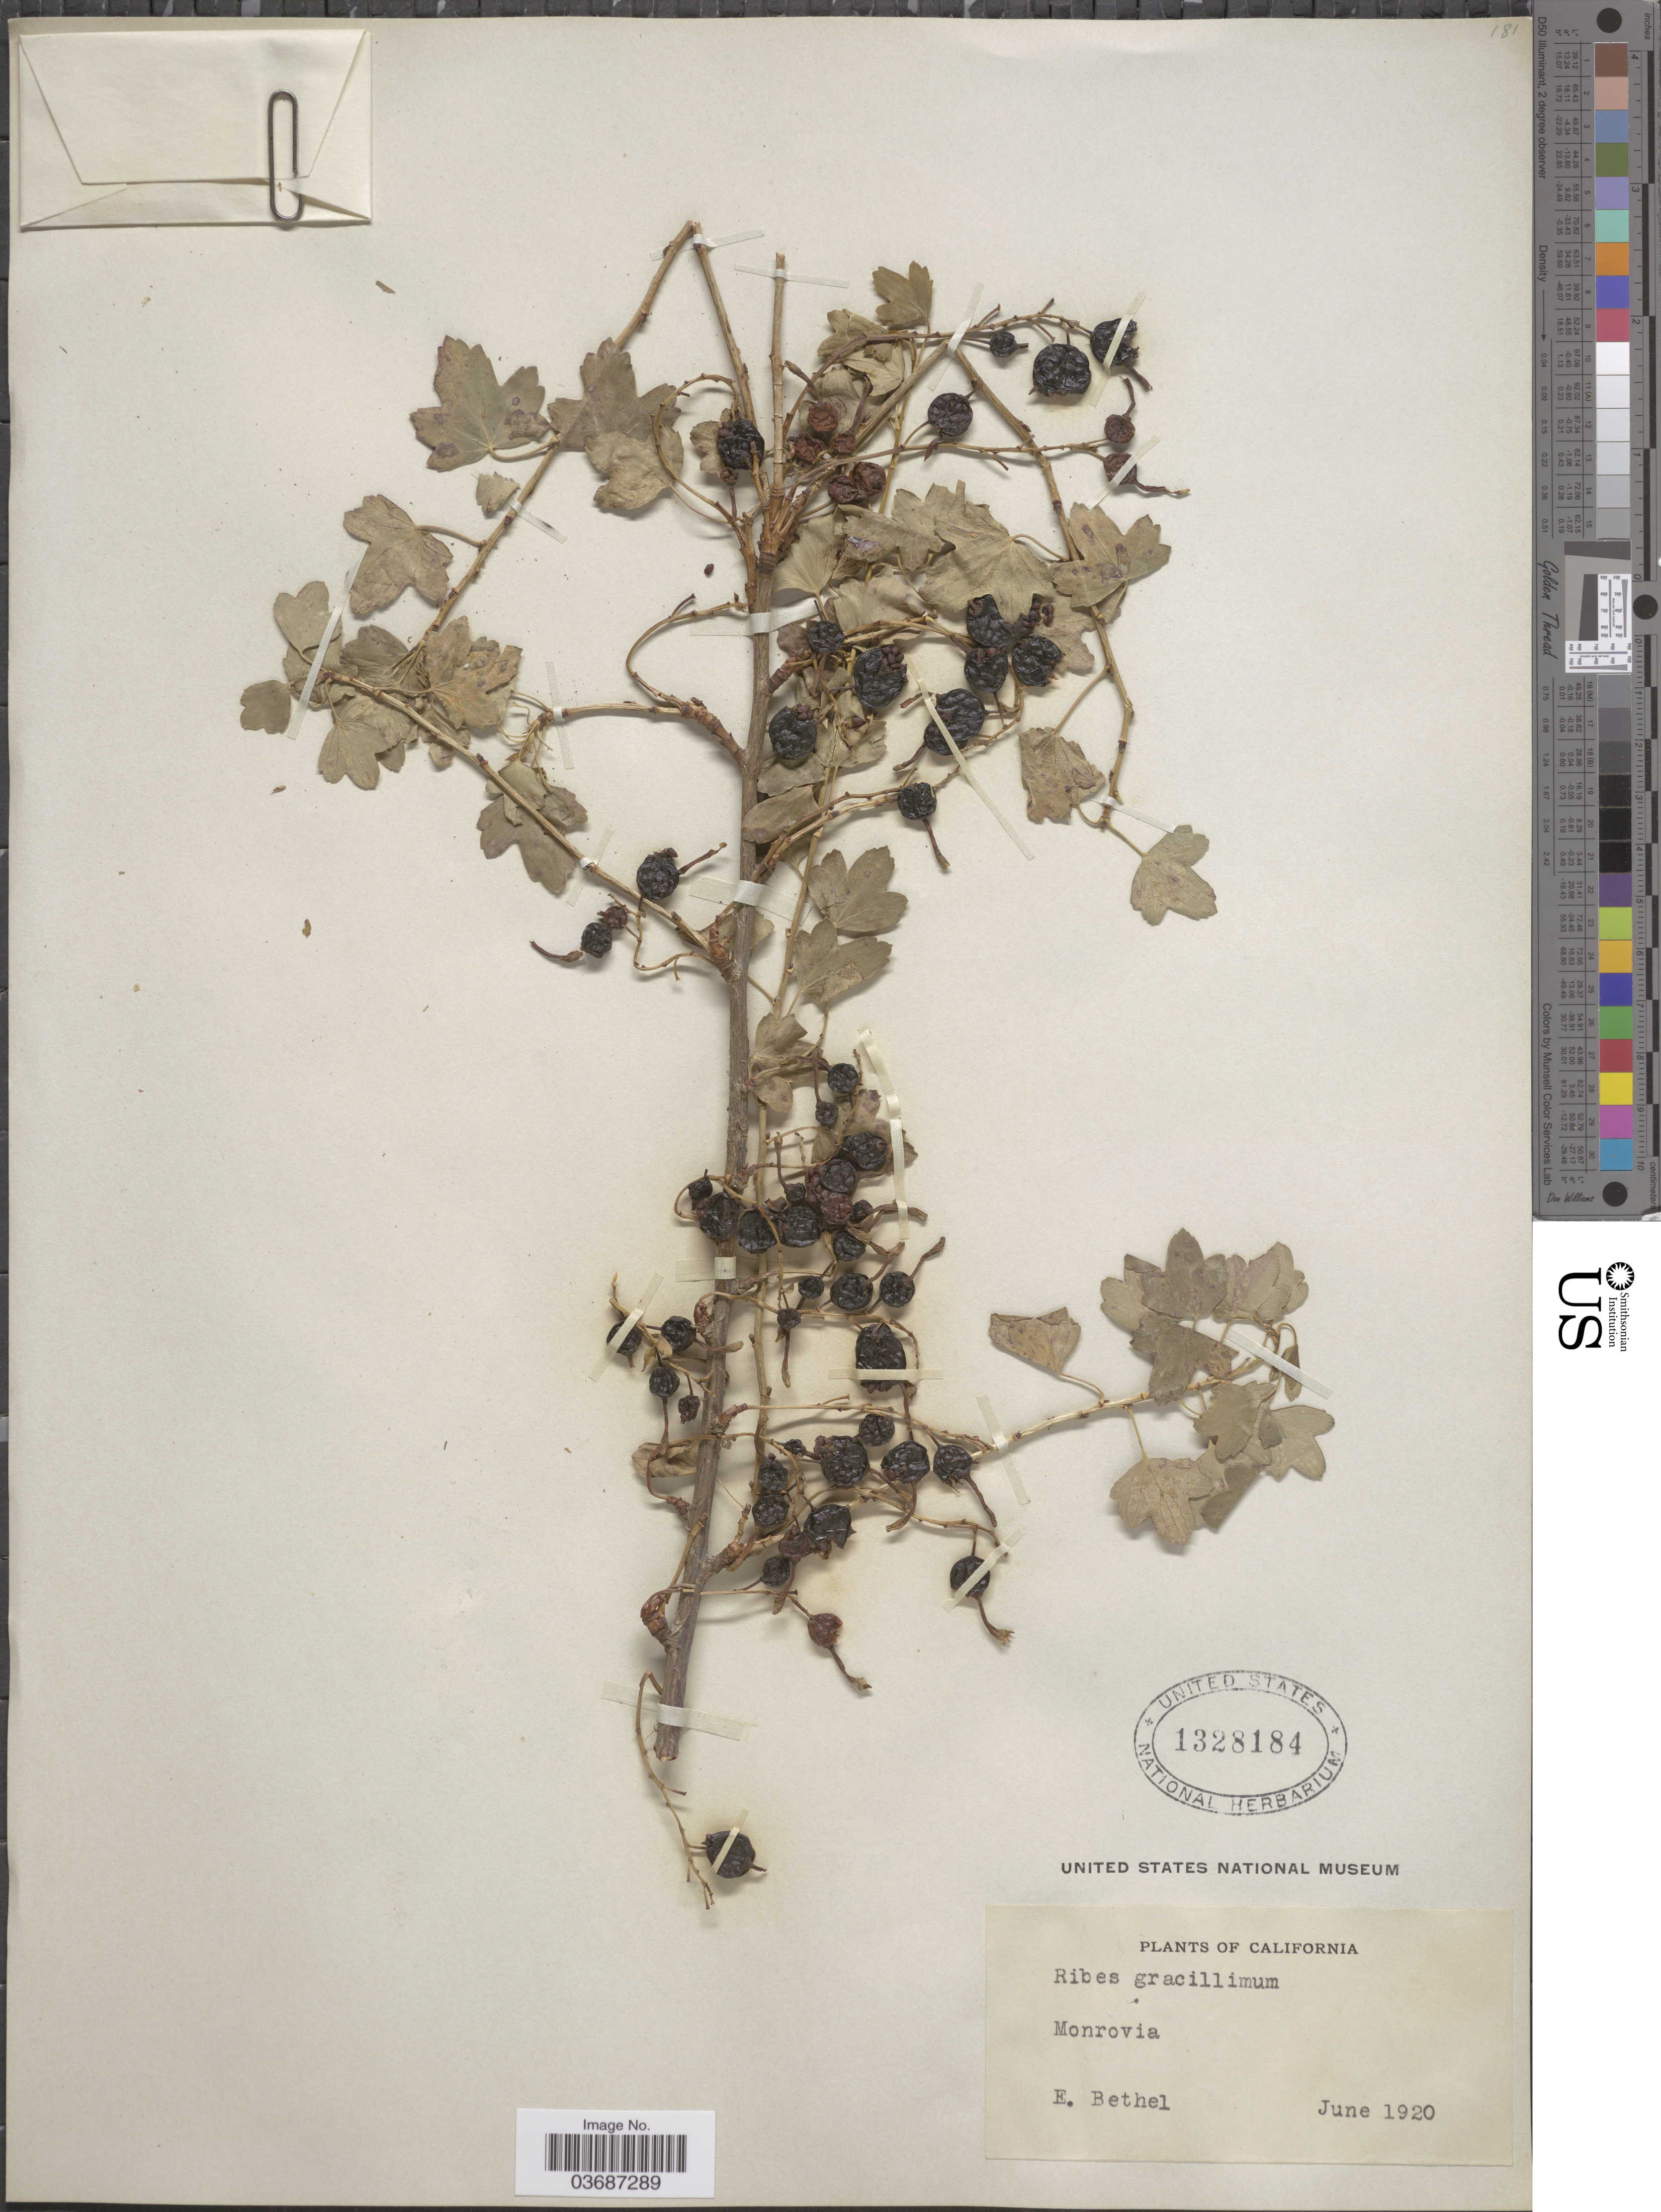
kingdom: Plantae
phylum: Tracheophyta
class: Magnoliopsida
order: Saxifragales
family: Grossulariaceae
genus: Ribes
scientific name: Ribes gracillimum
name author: Coville & Britton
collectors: E. Bethel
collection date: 1920-06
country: United States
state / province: California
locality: Monrovia.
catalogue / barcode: US 1328184